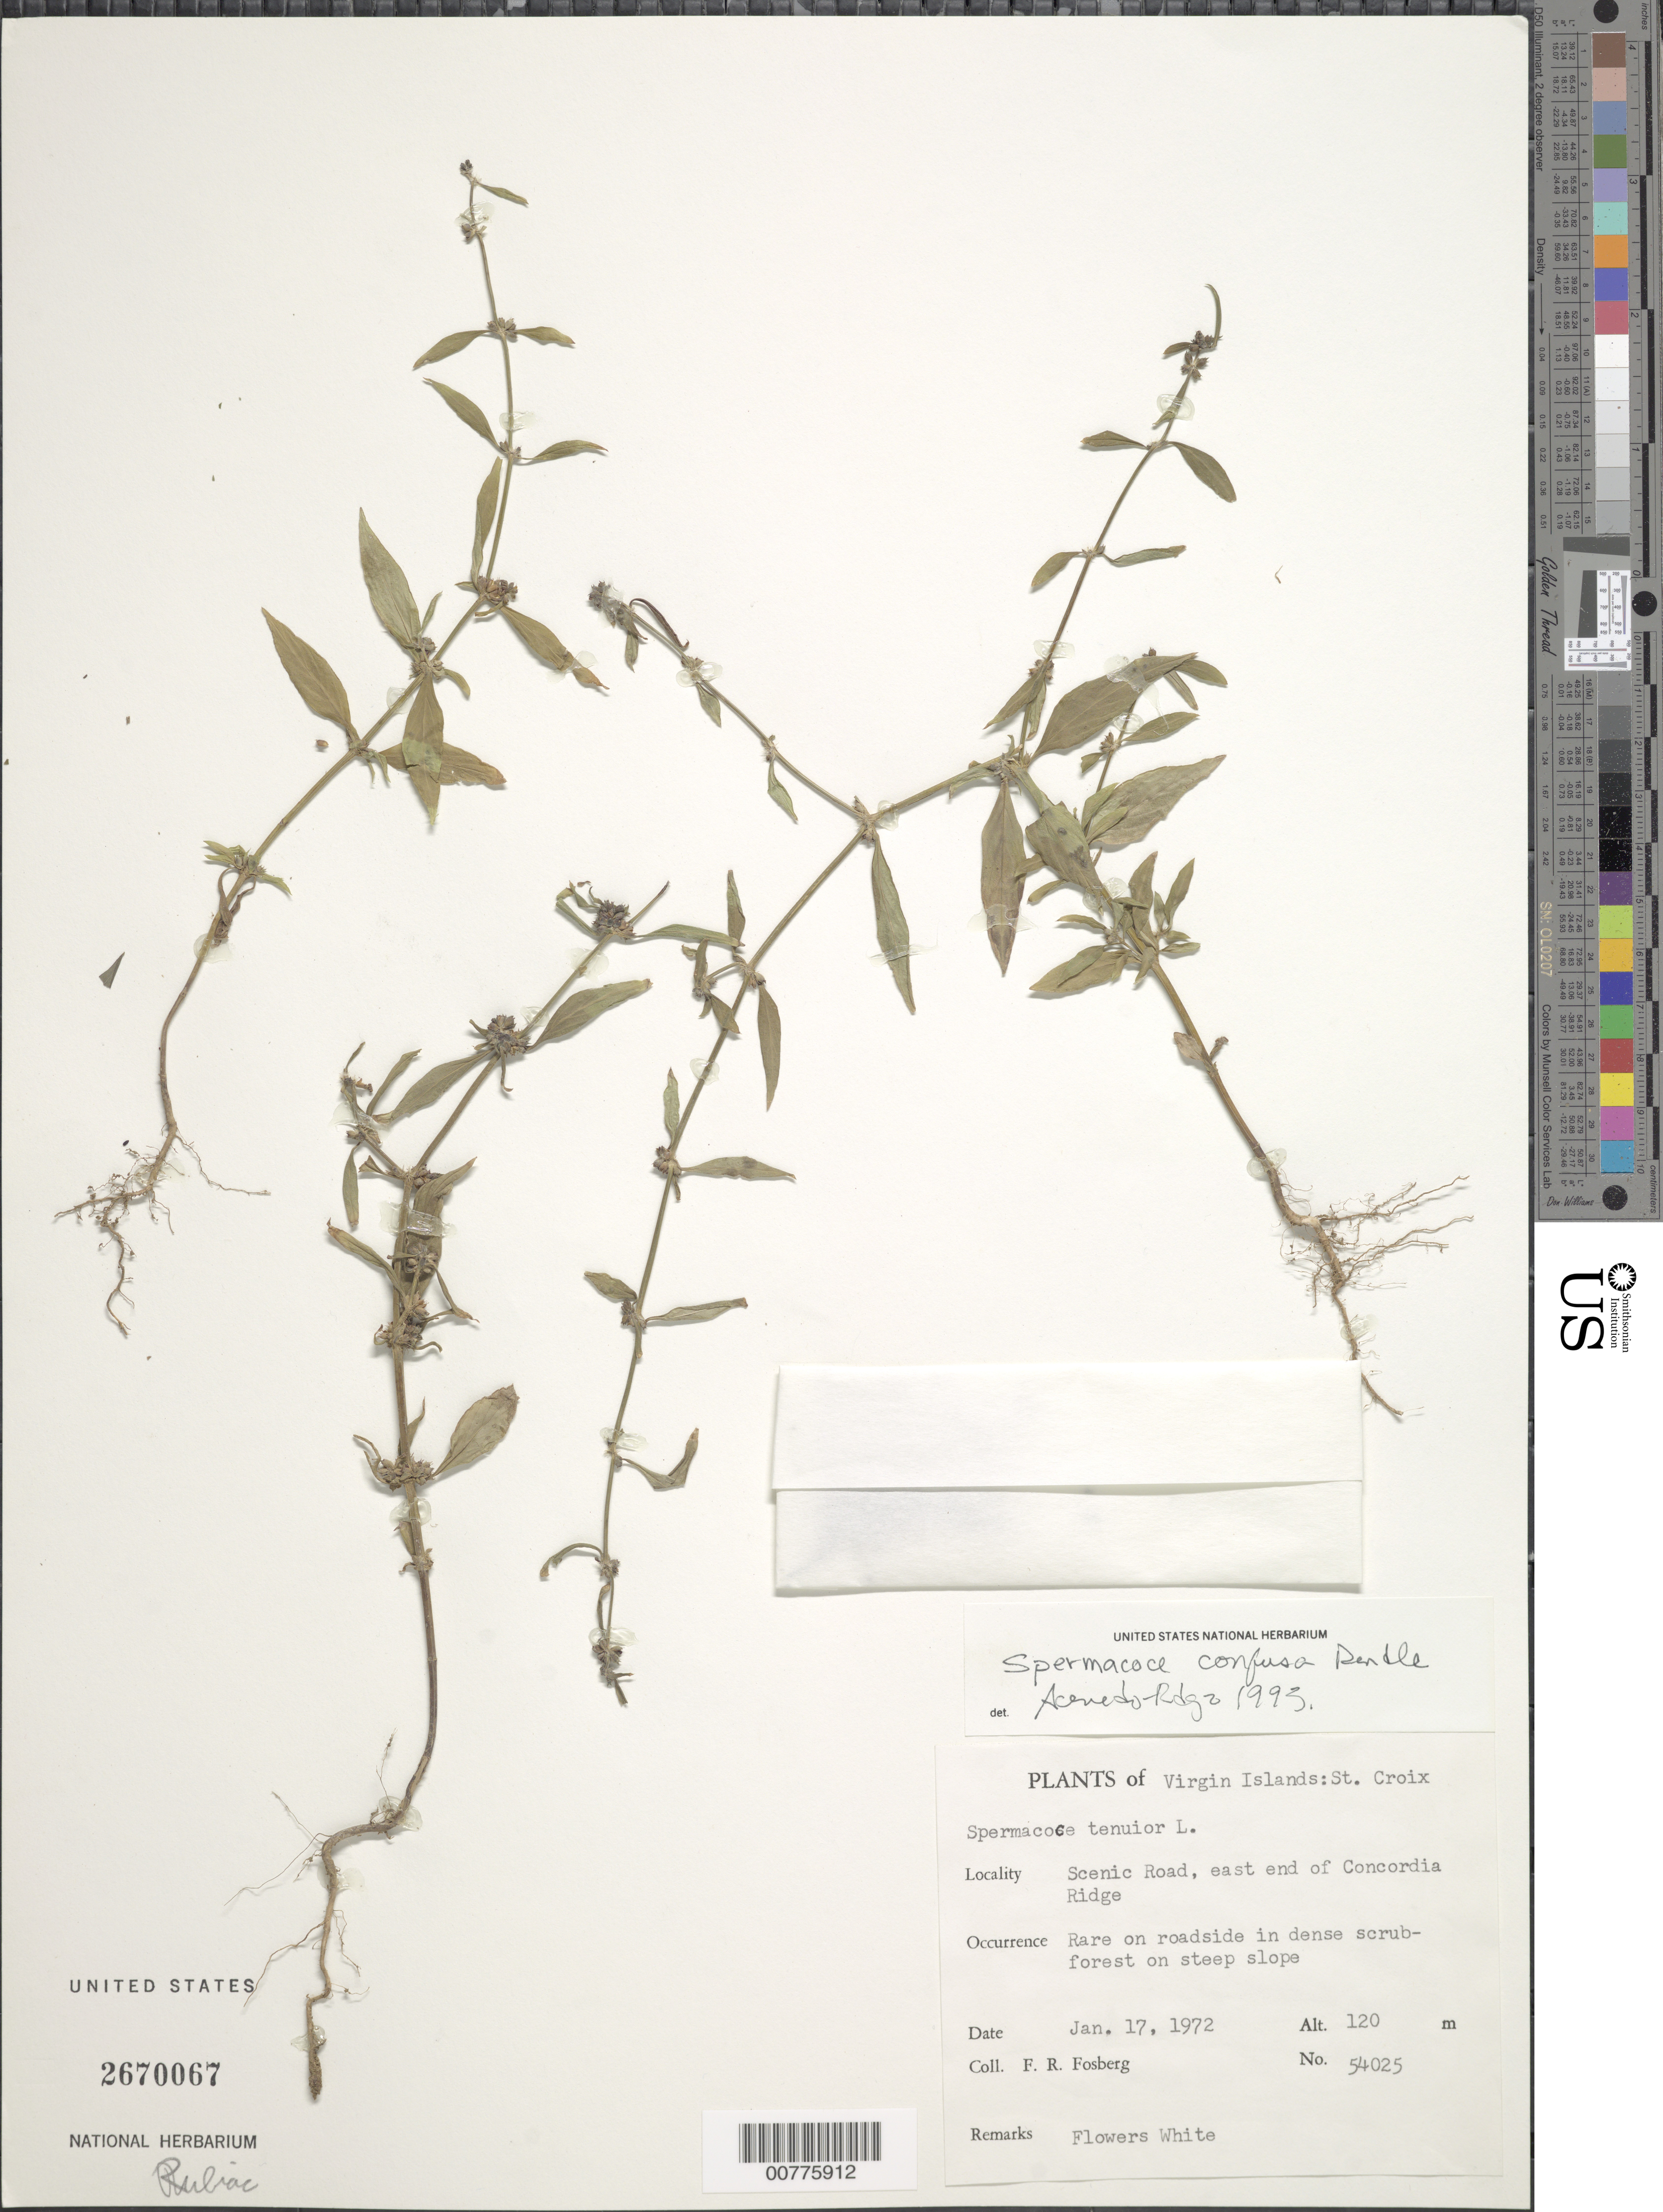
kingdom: Plantae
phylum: Tracheophyta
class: Magnoliopsida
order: Gentianales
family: Rubiaceae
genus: Spermacoce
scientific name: Spermacoce tenuior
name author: L.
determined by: Acevedo-Rodríguez, P., (BOT), Smithsonian Institution - National Museum of Natural History (UNITED STATES)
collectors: F. R. Fosberg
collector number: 54025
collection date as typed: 17 Jan 1972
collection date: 1972-01-17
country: U.S. Virgin Islands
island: St. Croix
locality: Scenic Road, east end of Concordia Ridge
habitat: Rare on roadside in dense scrub forest on steep slope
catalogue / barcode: US 2670067